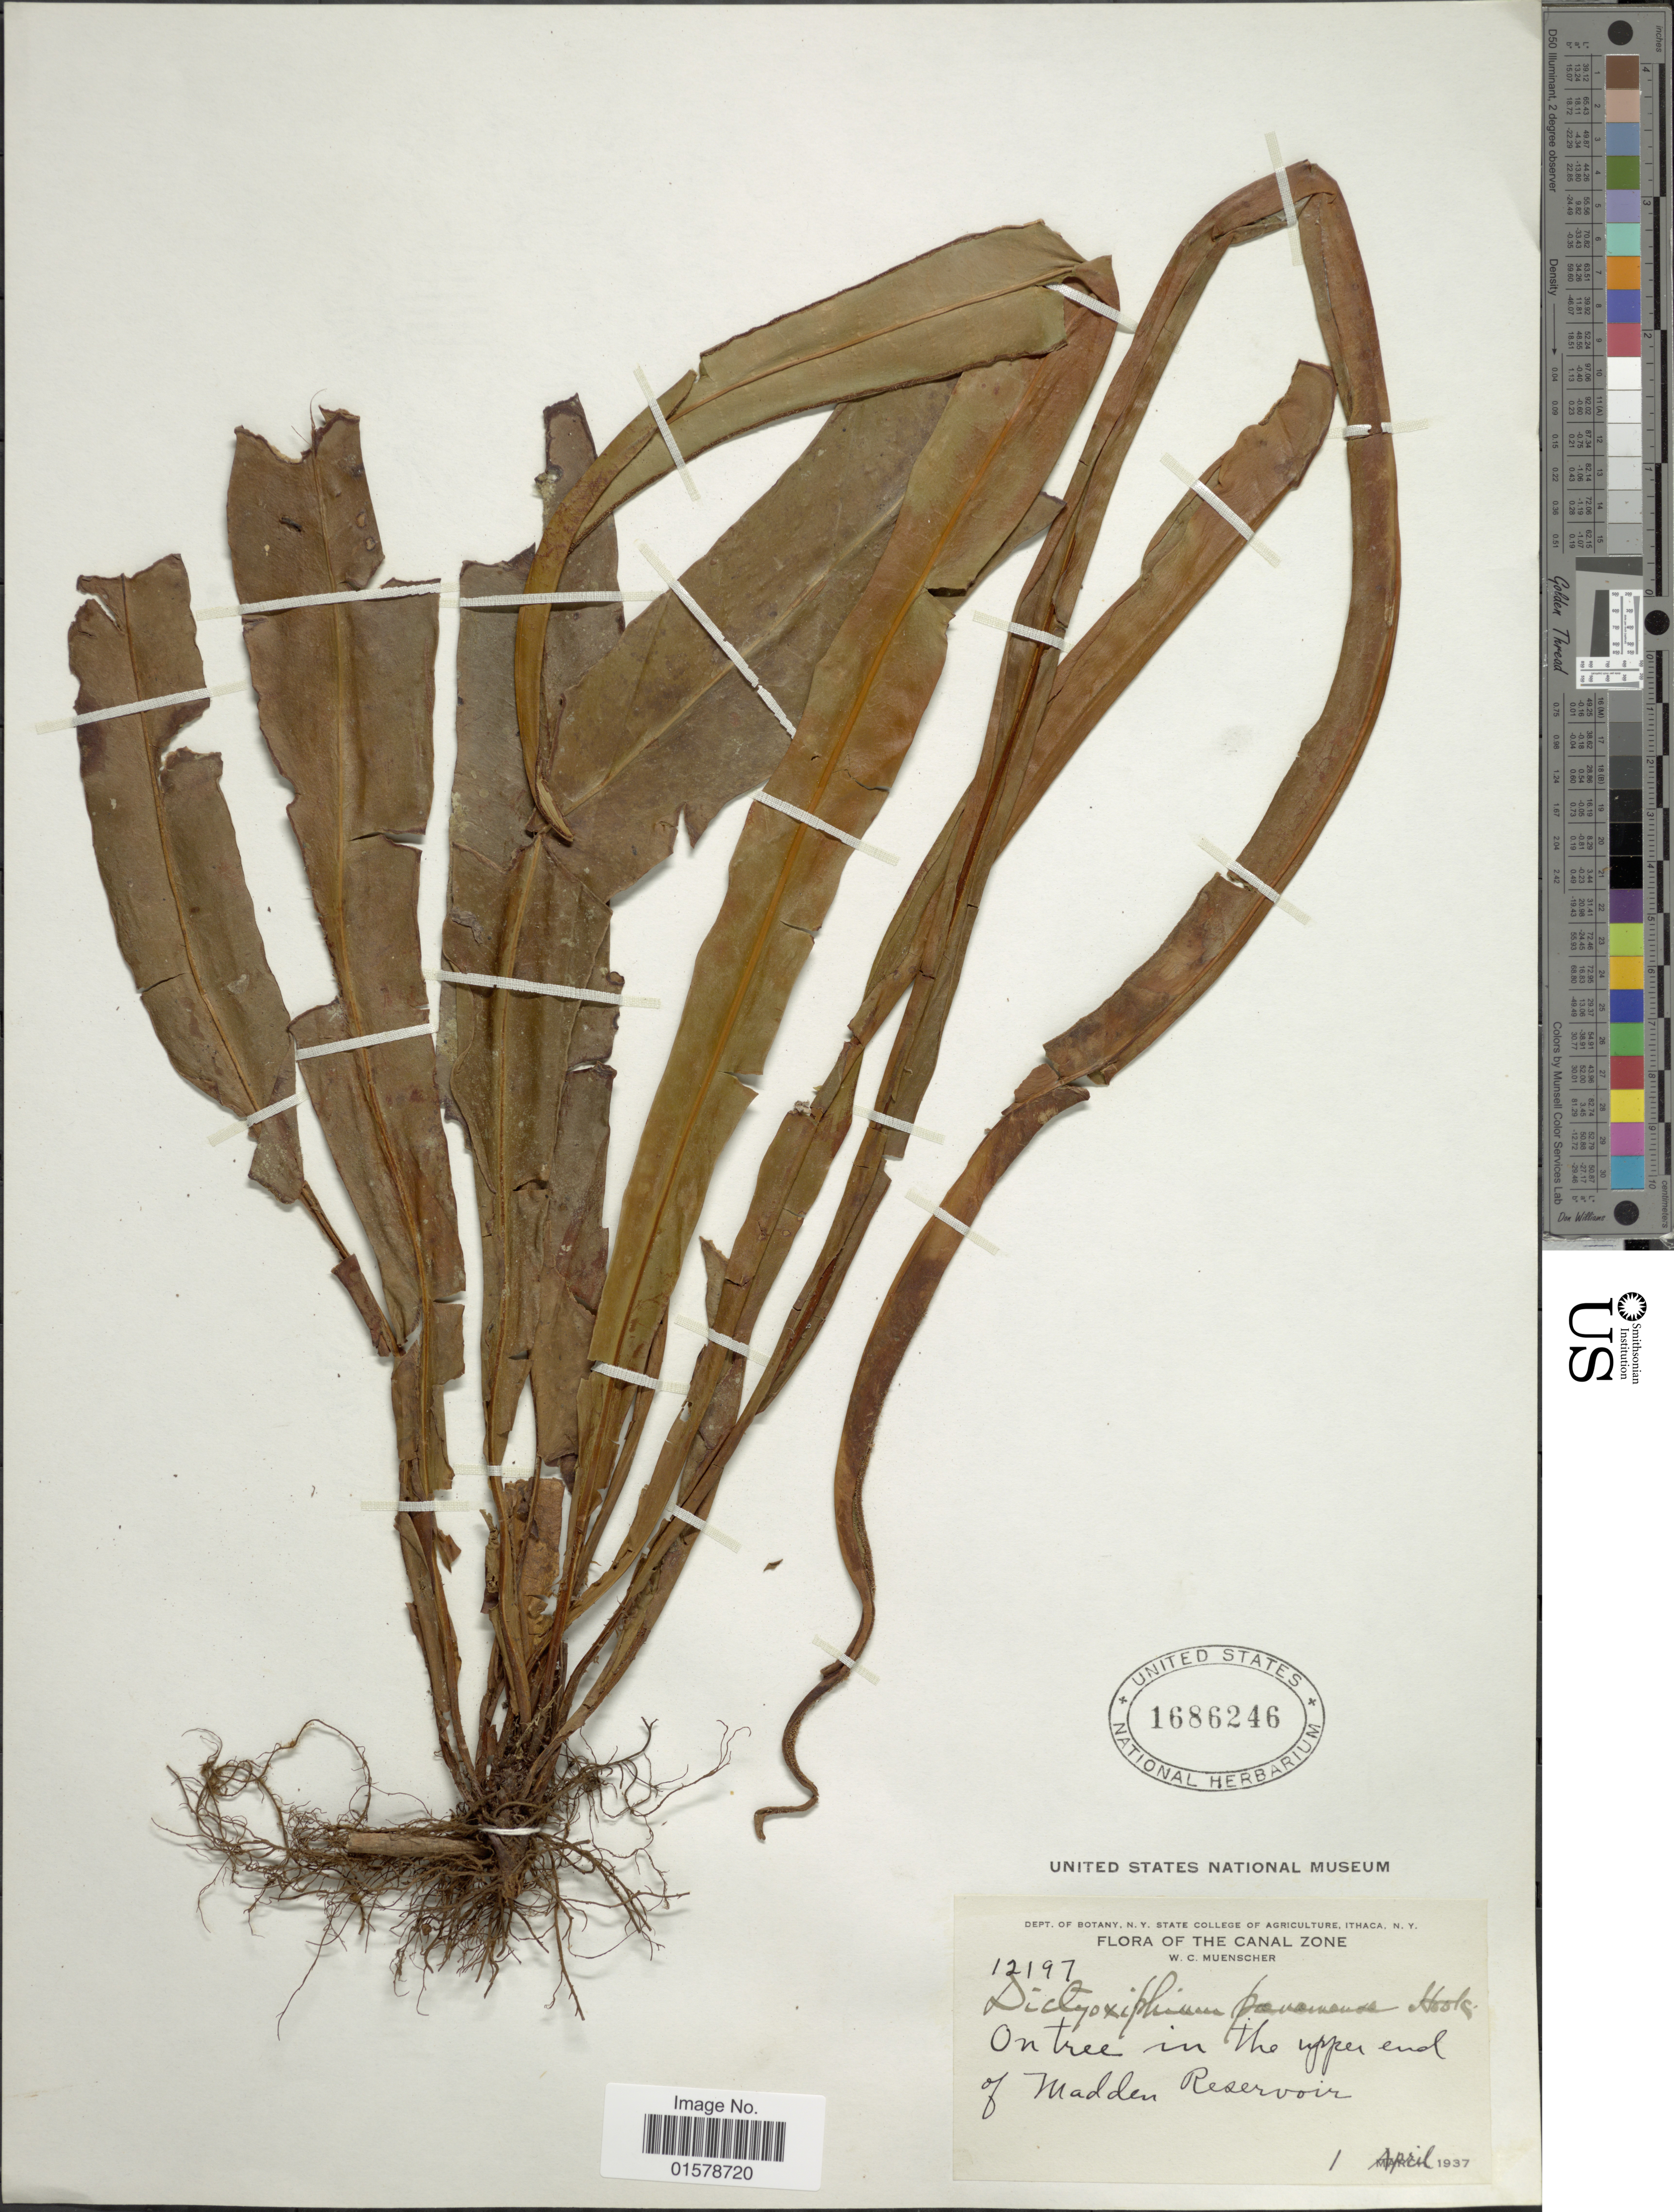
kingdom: Plantae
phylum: Tracheophyta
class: Polypodiopsida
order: Polypodiales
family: Tectariaceae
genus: Tectaria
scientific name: Tectaria panamensis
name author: (Hook.) R.M. Tryon & A.F. Tryon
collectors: W. Muenscher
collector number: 12197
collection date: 1937-04-01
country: Panama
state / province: Colón / Panamá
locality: Canal Zone, on tree in the upper end of Madden reservoir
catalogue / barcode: US 1686246